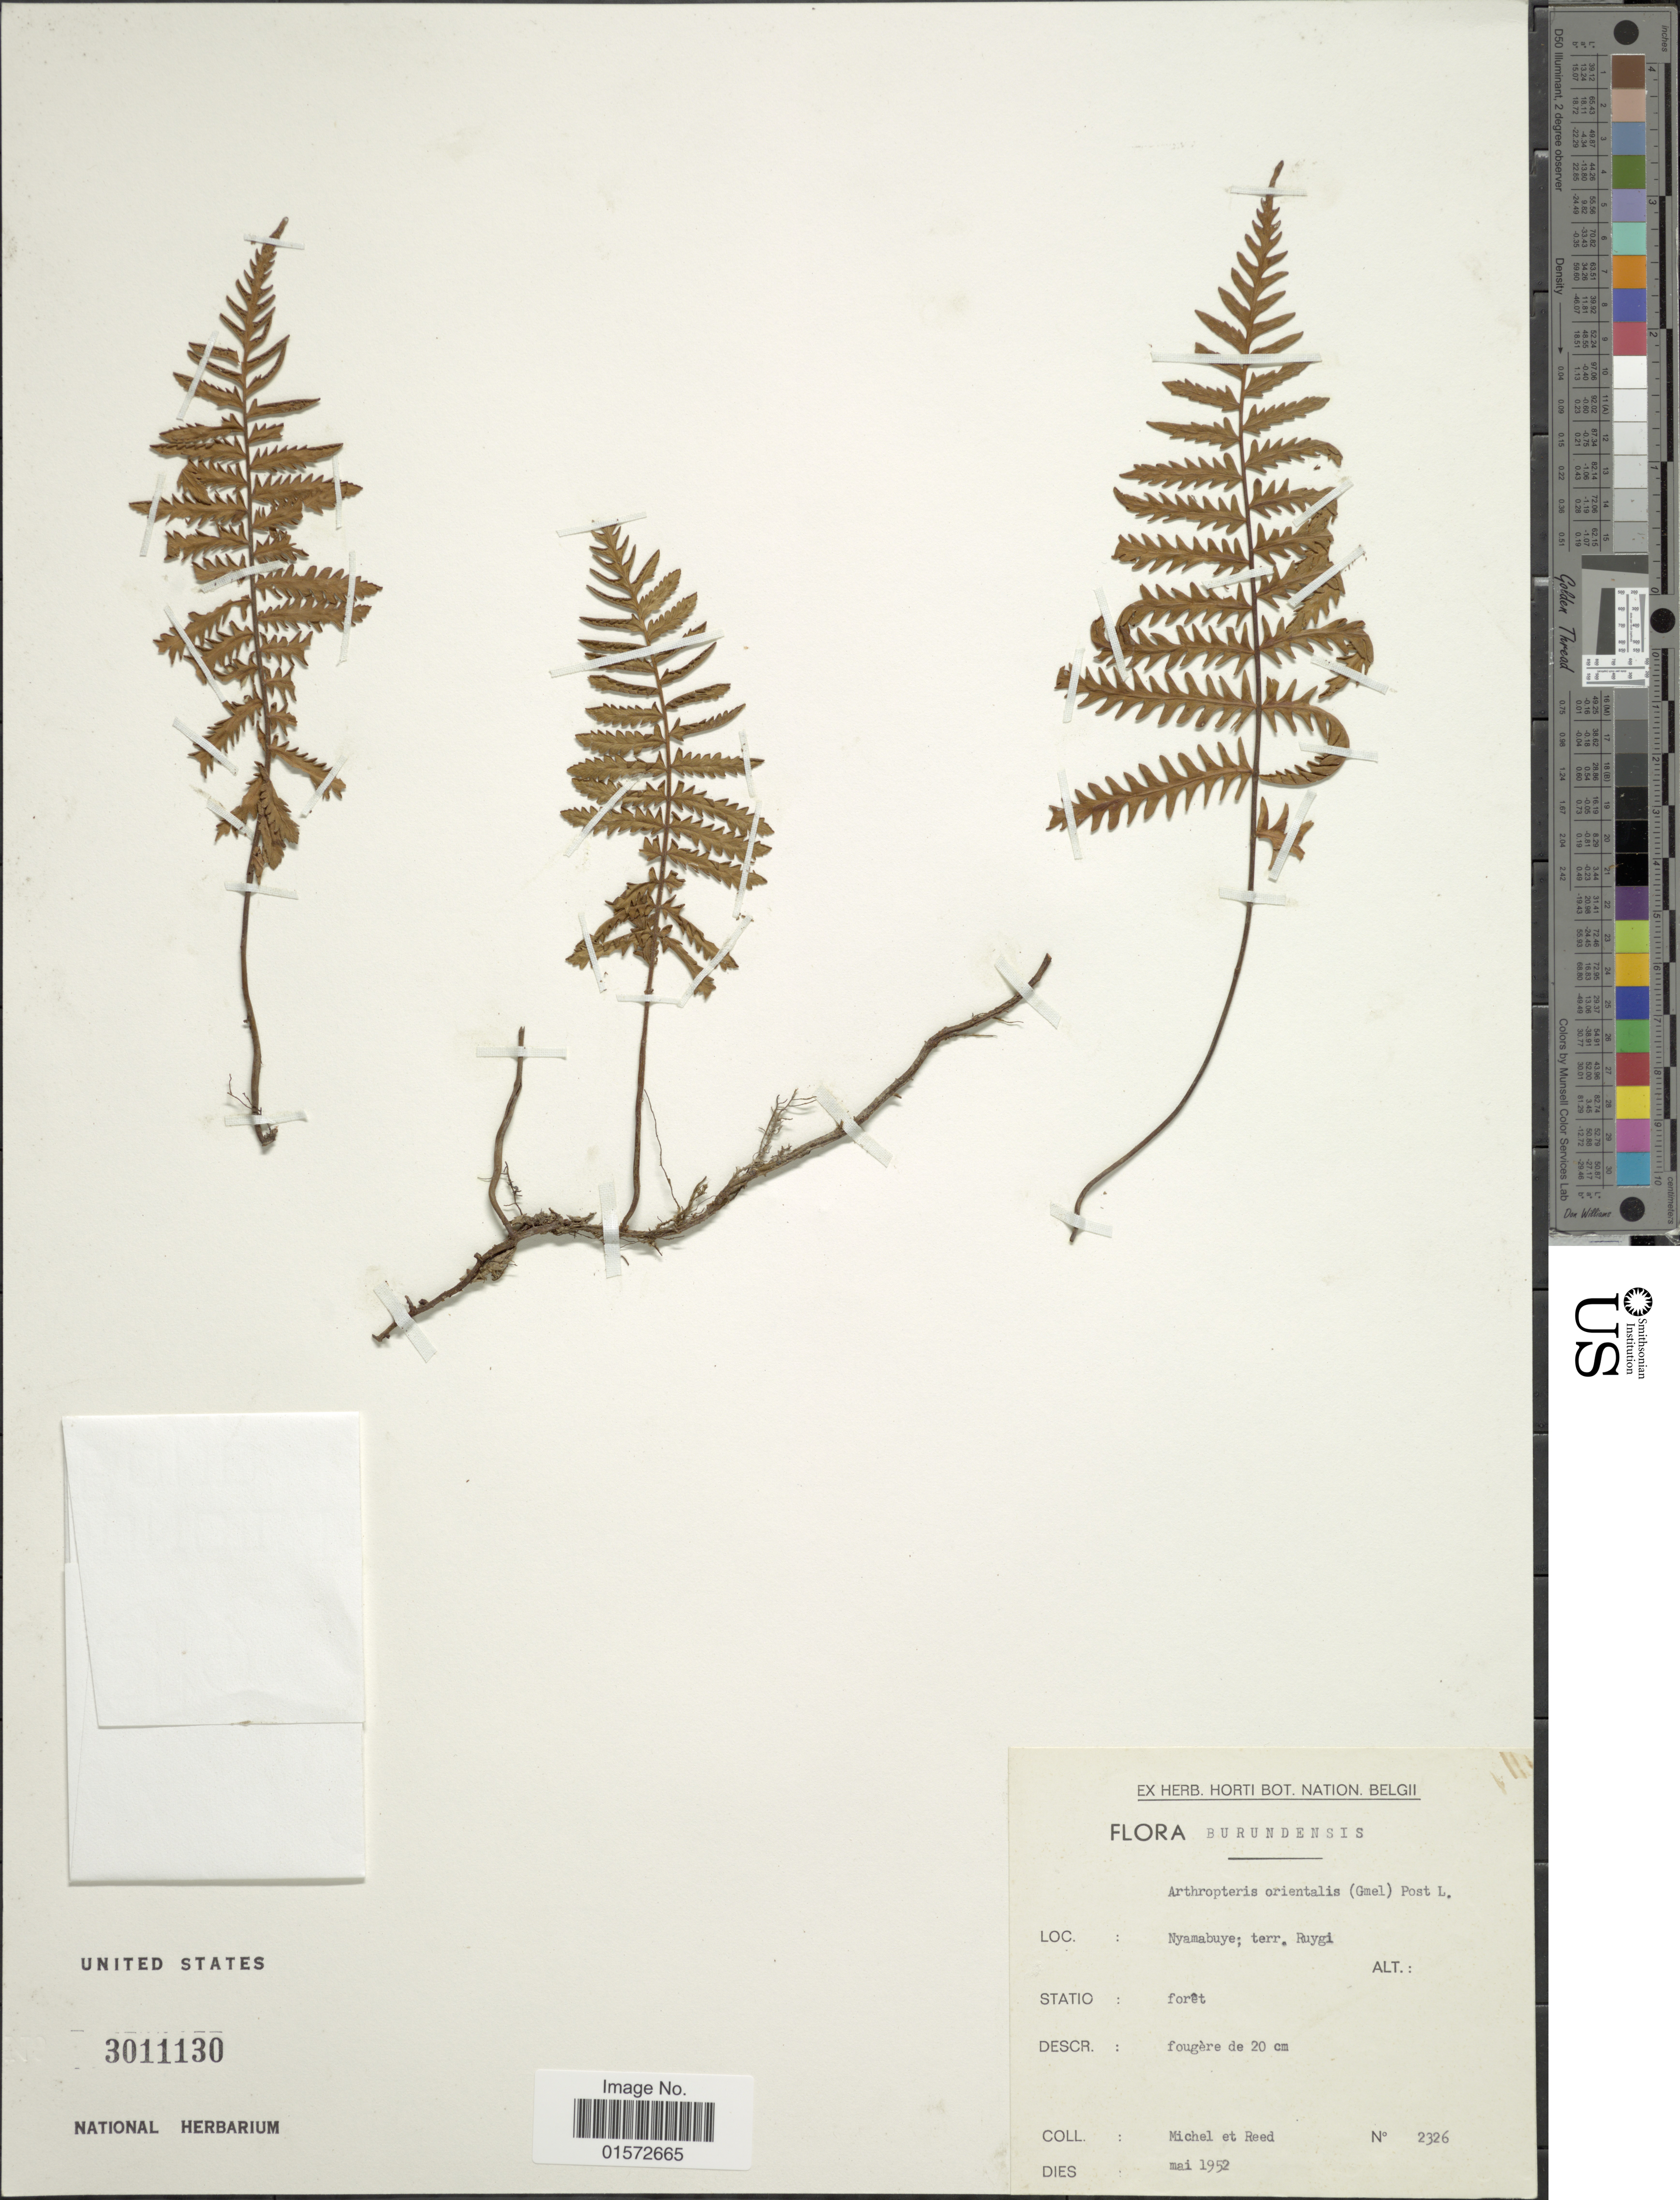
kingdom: Plantae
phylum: Tracheophyta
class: Polypodiopsida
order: Polypodiales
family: Tectariaceae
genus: Arthropteris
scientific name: Arthropteris orientalis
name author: (J.F. Gmel.) Posth.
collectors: -. Michel & -. Reed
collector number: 2326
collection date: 1952-05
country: Burundi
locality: Nyamabuye; Terr. Ruygi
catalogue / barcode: US 3011130